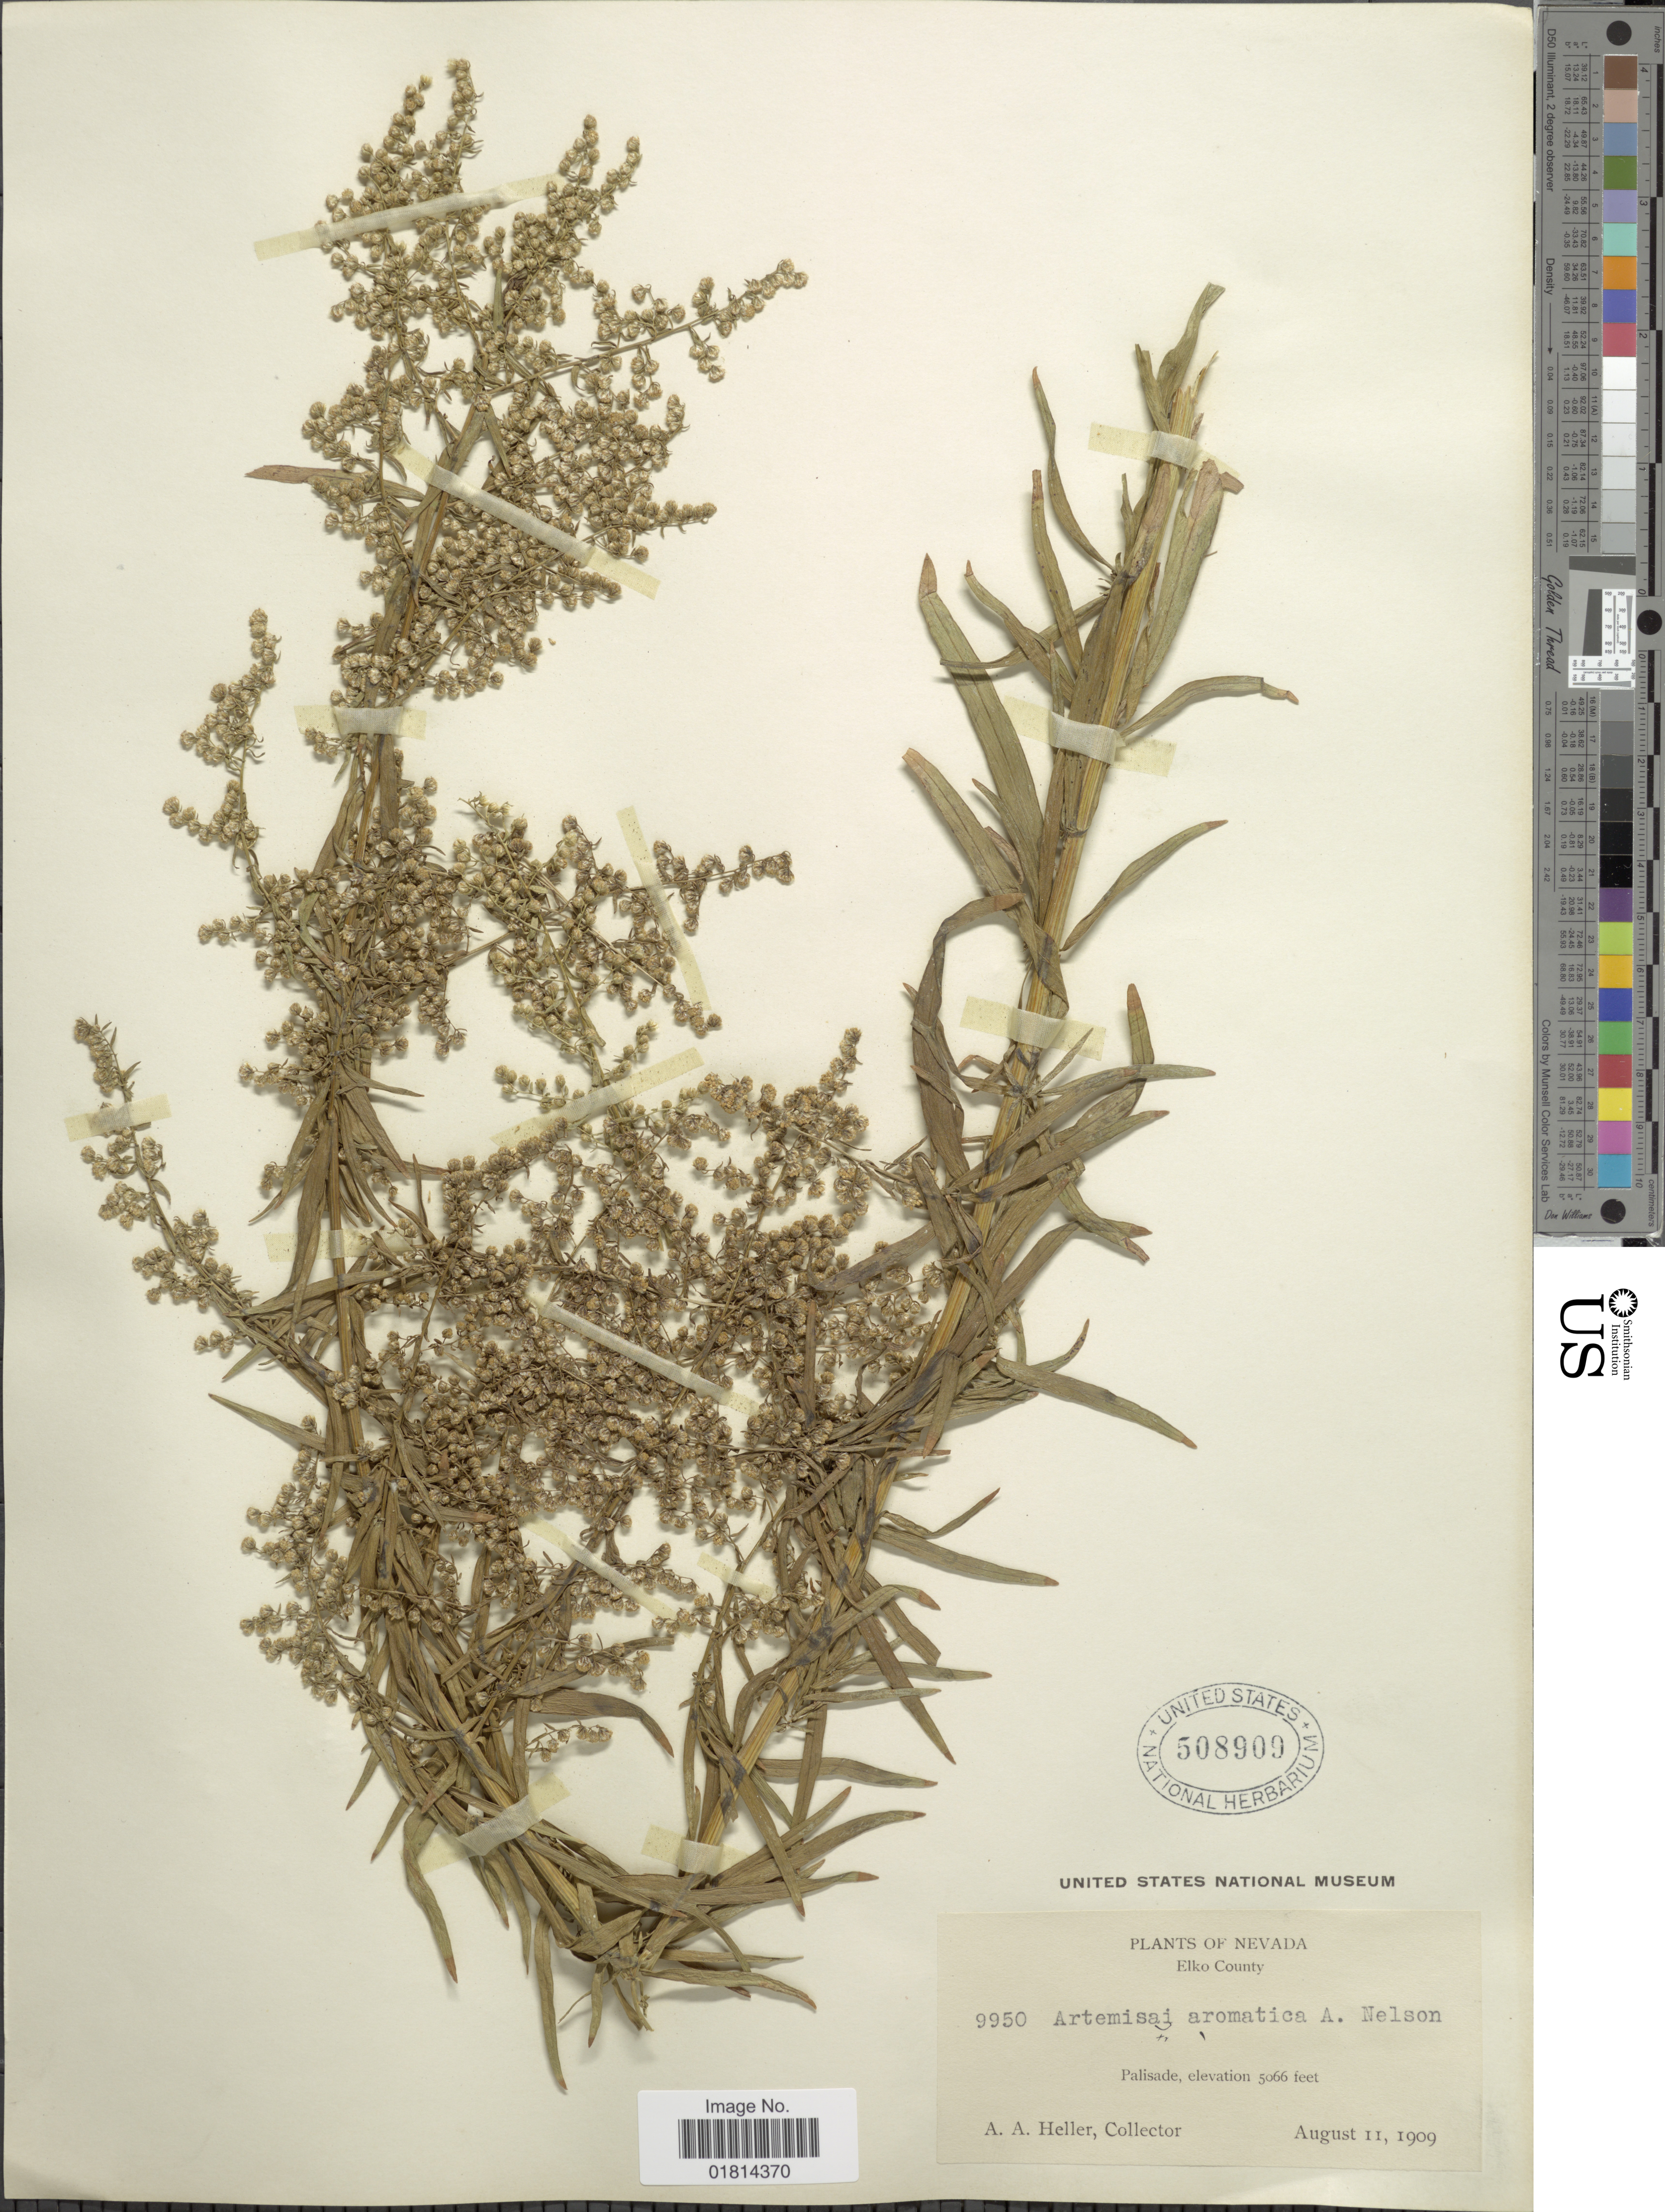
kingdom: Plantae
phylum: Tracheophyta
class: Magnoliopsida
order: Asterales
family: Asteraceae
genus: Artemisia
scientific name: Artemisia aromatica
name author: A. Nelson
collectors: A. A. Heller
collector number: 9950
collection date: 1909-08-11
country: United States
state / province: Nevada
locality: Elko County. Palisade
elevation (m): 1544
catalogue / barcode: US 508909